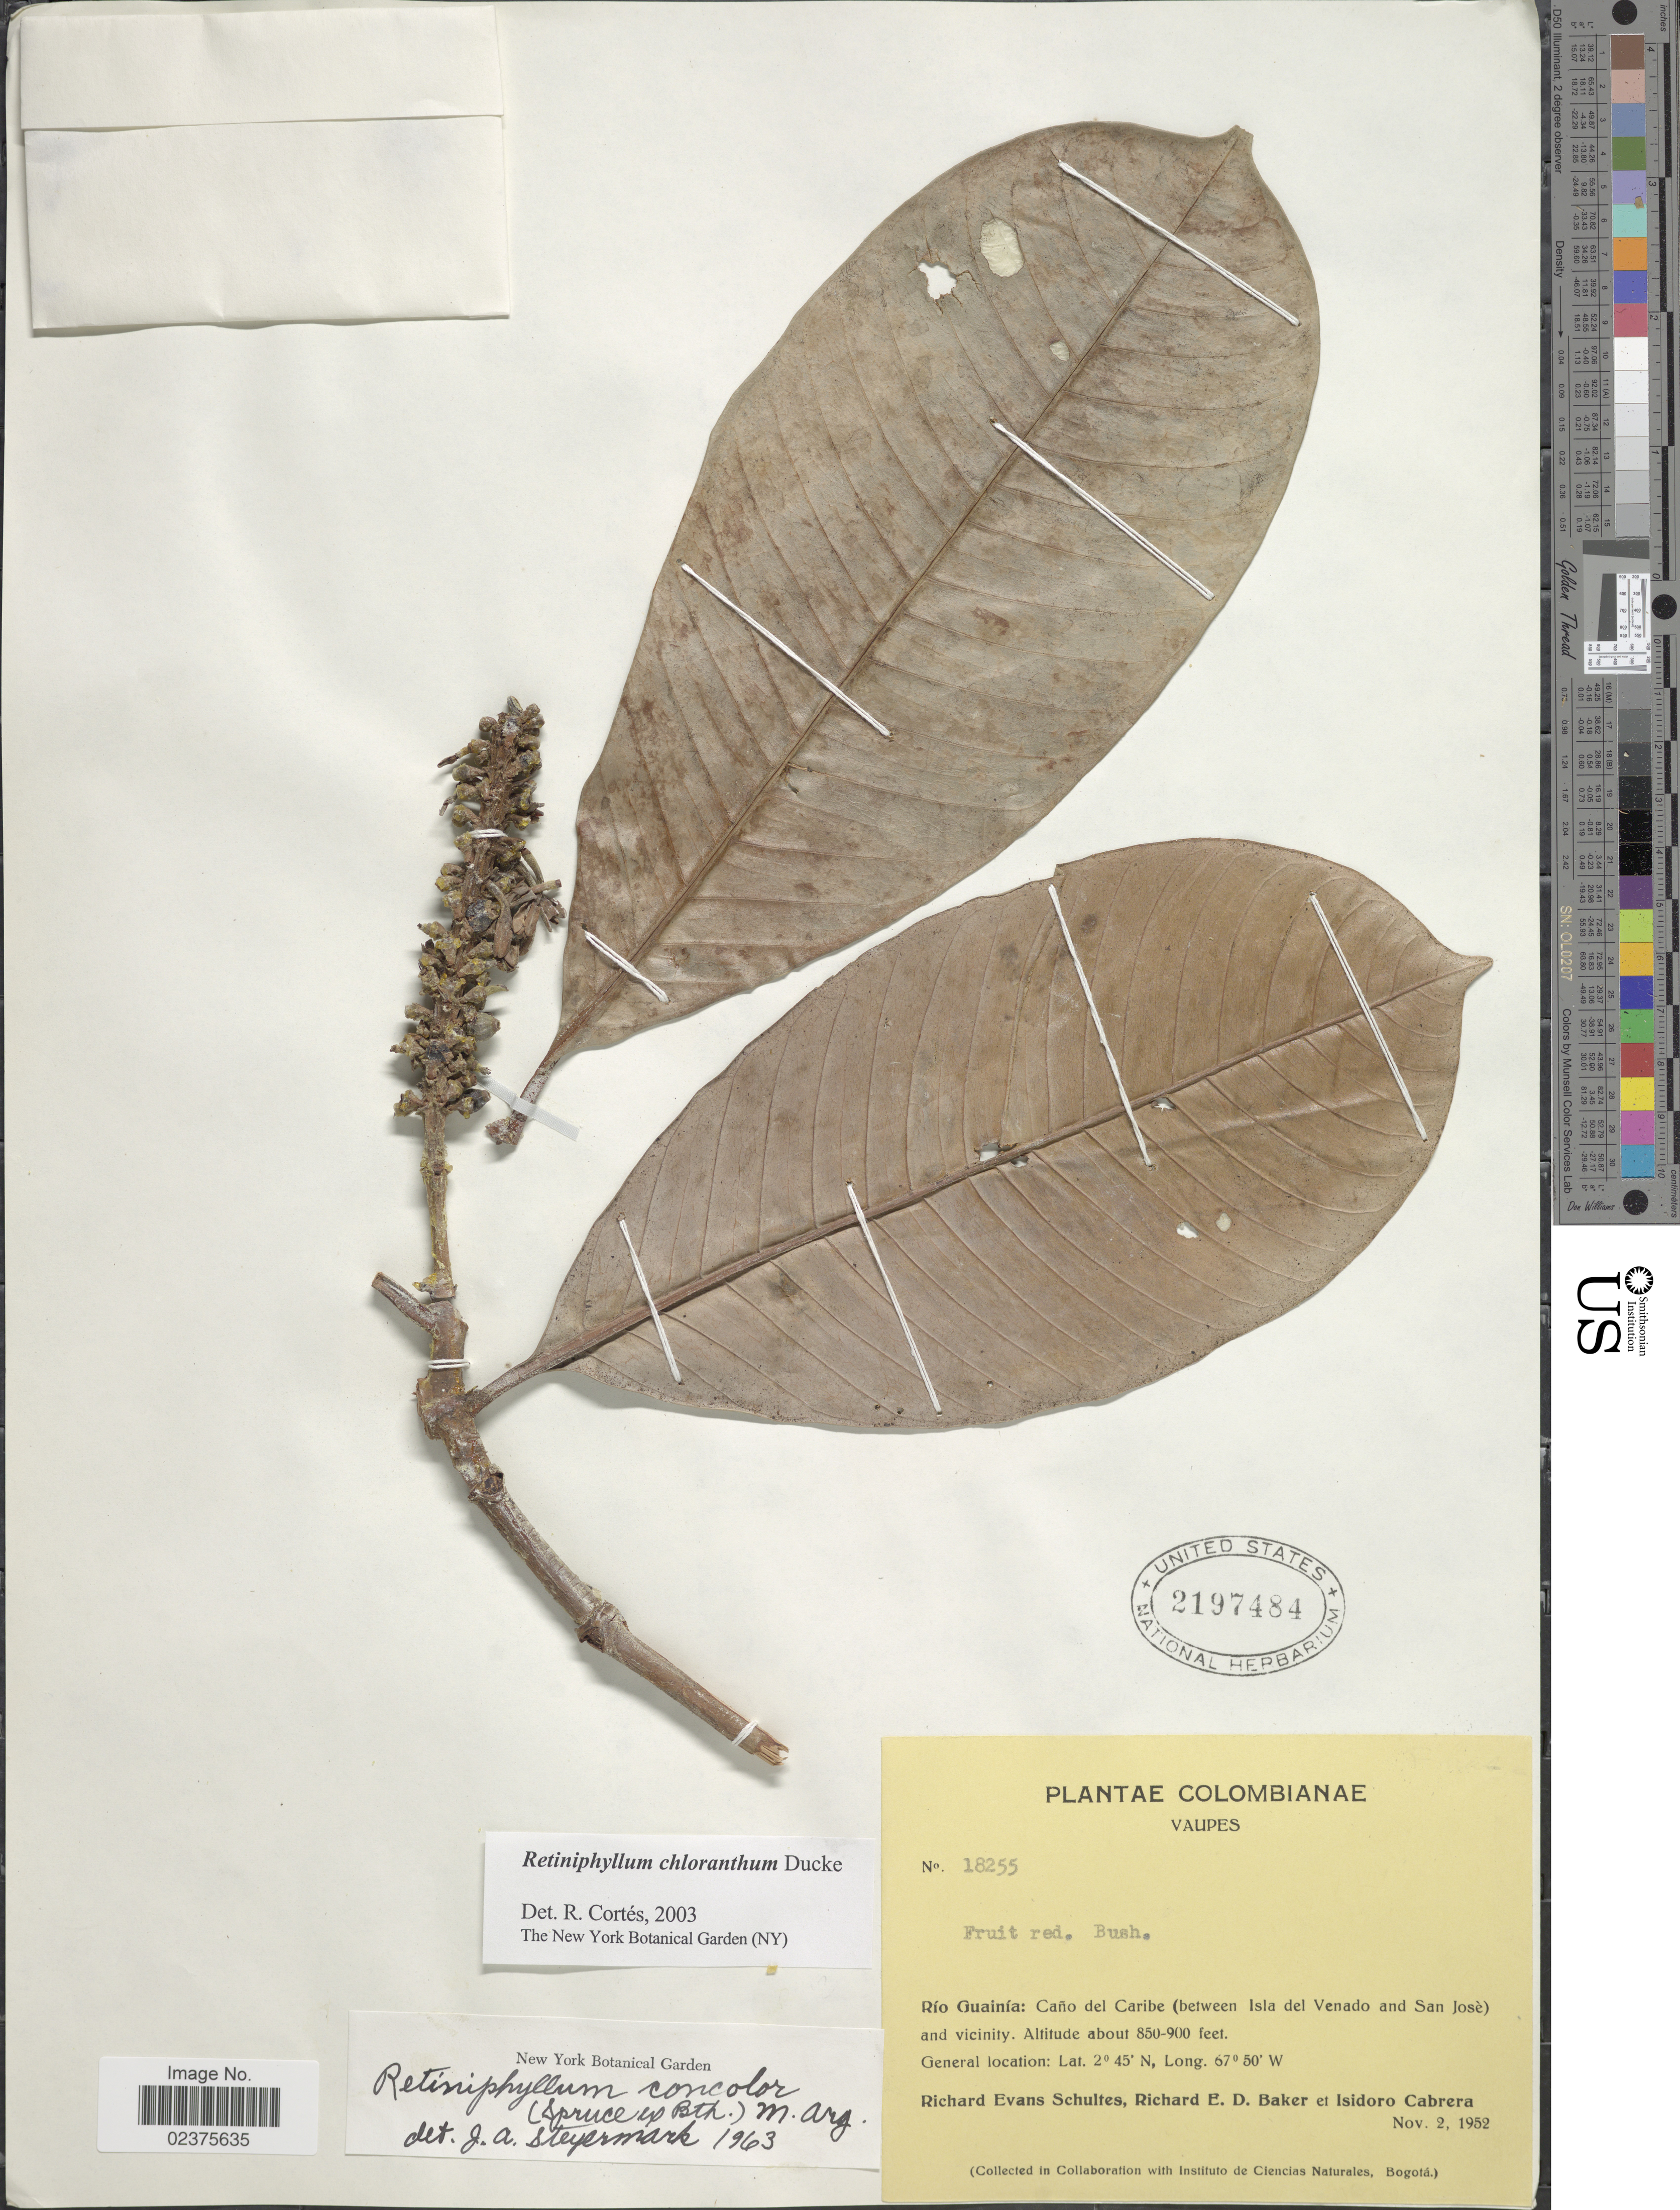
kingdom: Plantae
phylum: Tracheophyta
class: Magnoliopsida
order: Gentianales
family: Rubiaceae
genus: Retiniphyllum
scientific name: Retiniphyllum chloranthum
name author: Ducke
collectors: R. E. Schultes, R. E. D. Baker & I. Cabrera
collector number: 18255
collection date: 1952-11-02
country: Colombia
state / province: Vaupés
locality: Río Guainía: Caño del Caribe (between Isla del Venado and San José) and vicinity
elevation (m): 259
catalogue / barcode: US 2197484